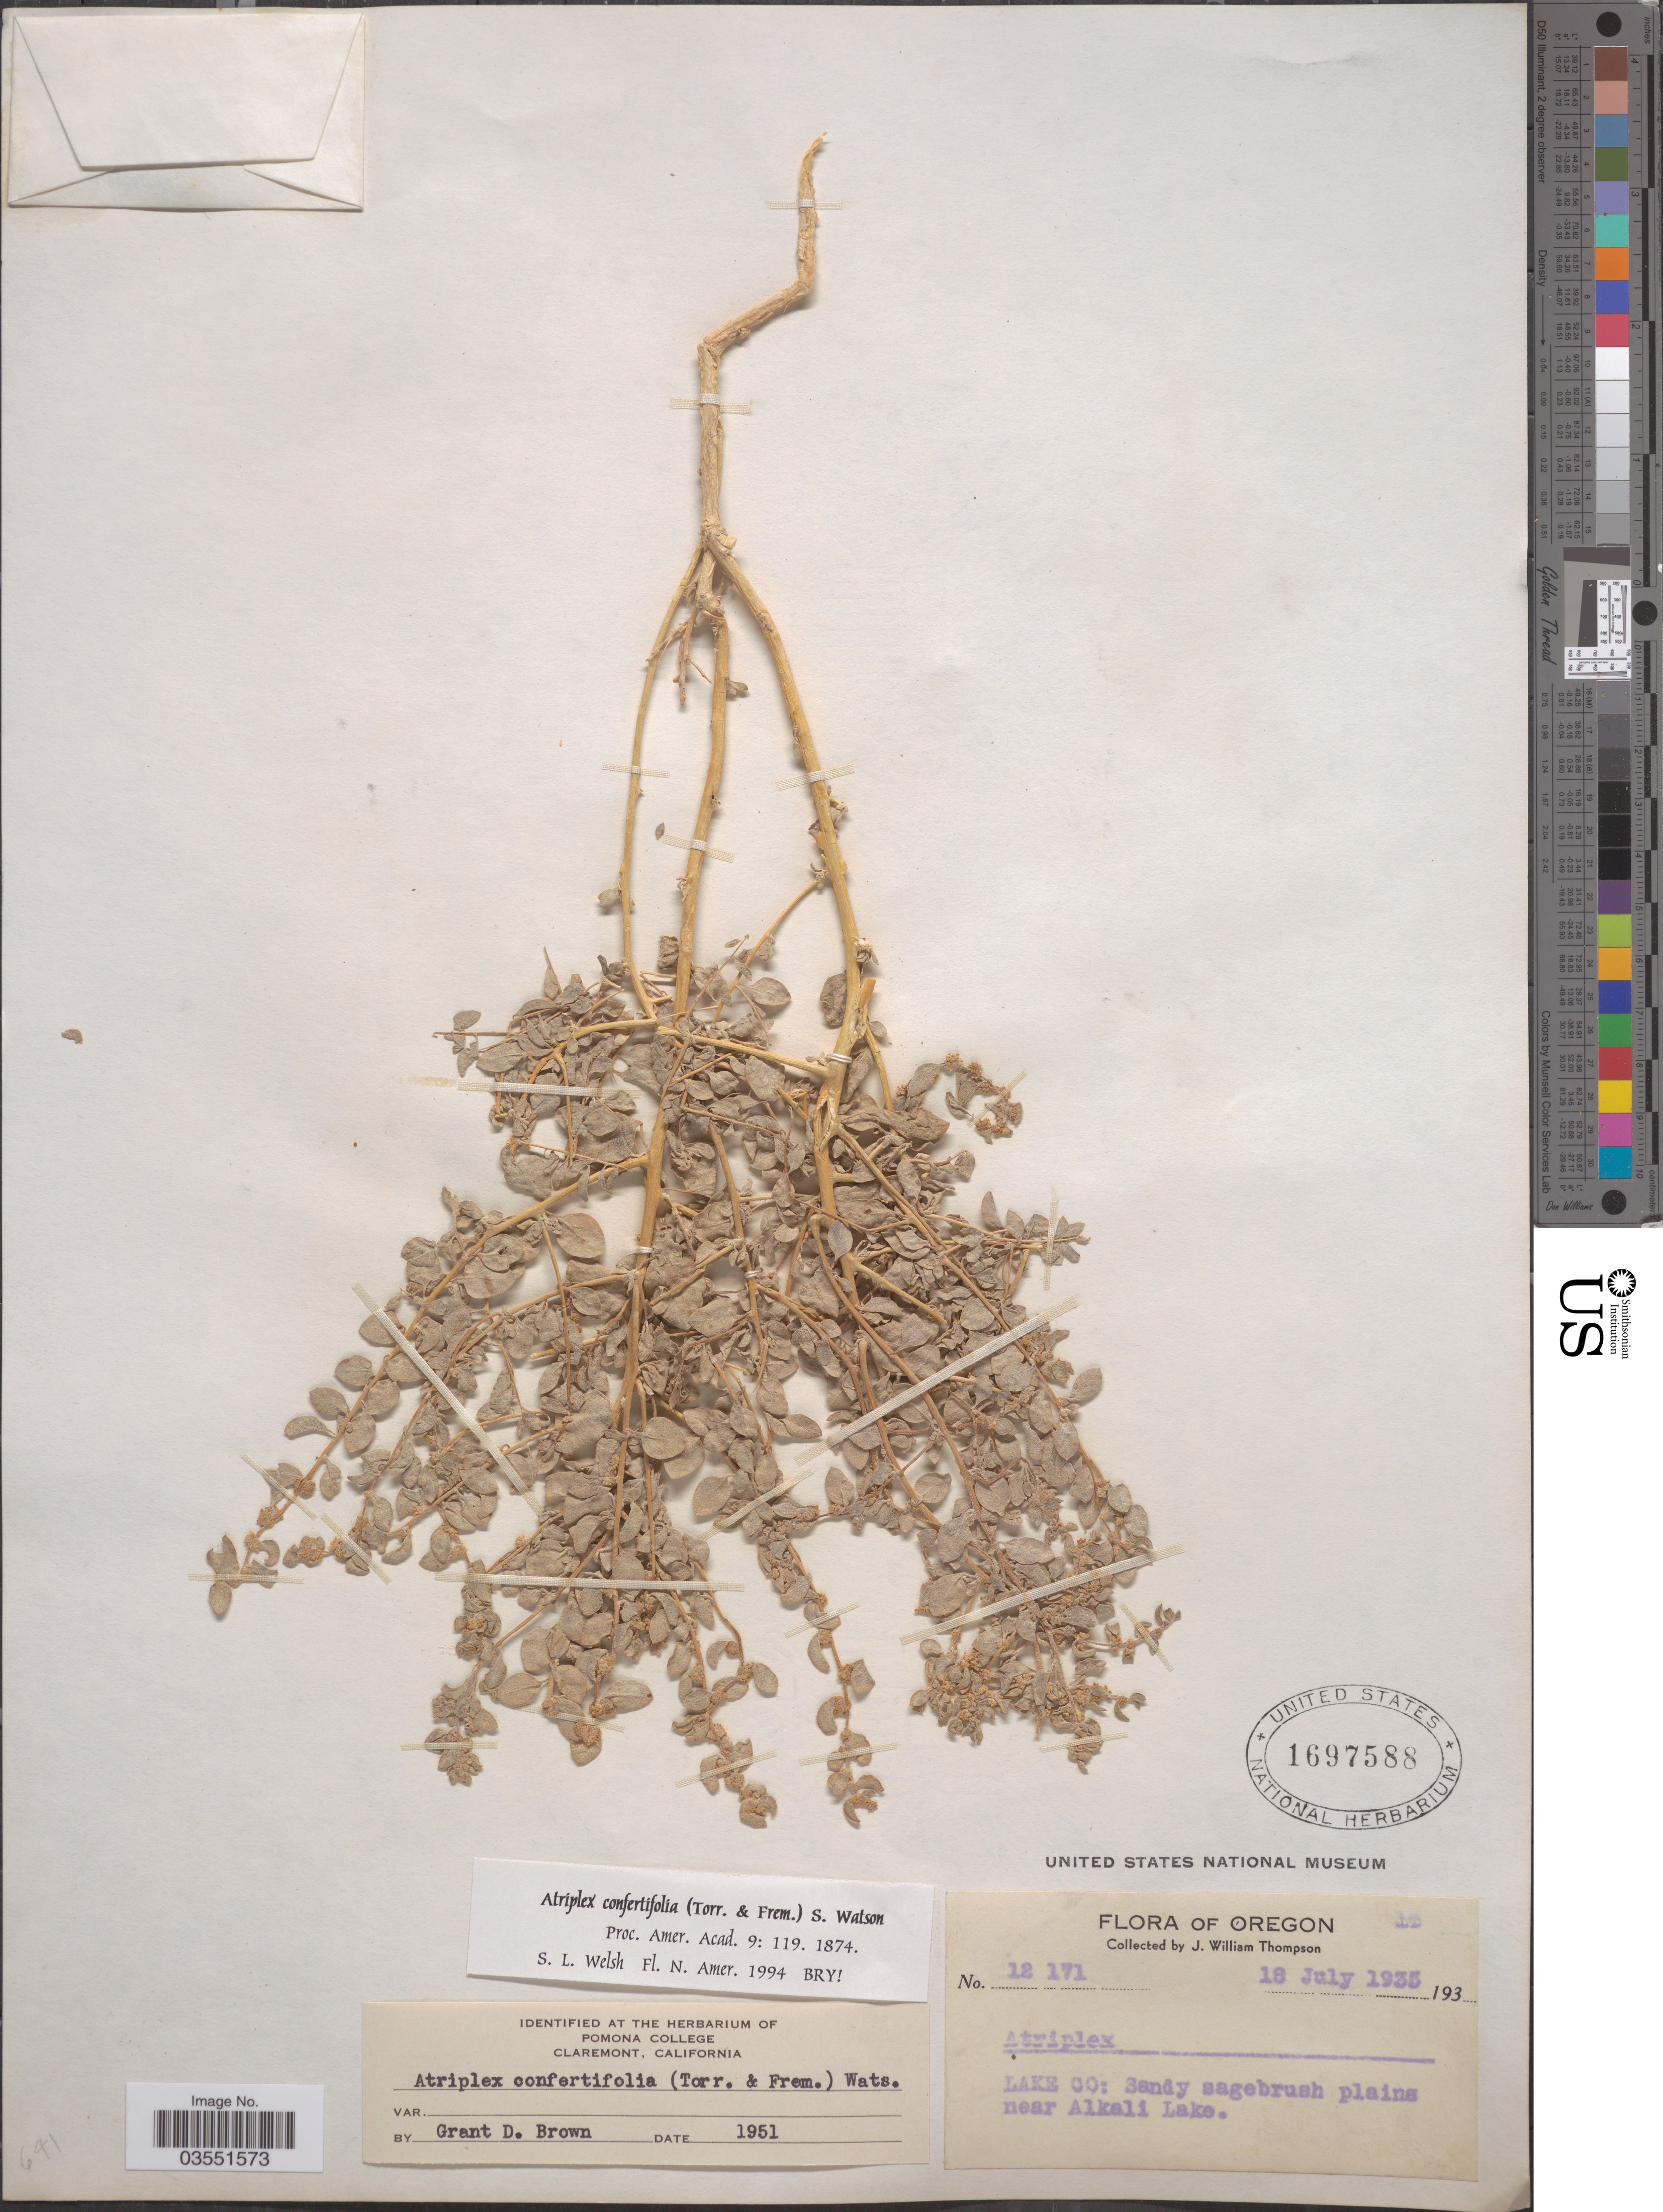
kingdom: Plantae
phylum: Tracheophyta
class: Magnoliopsida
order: Caryophyllales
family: Amaranthaceae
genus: Atriplex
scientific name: Atriplex confertifolia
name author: (Torr. & Frém.) S. Watson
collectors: J. W. Thompson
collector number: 12171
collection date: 1935-07-18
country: United States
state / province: Oregon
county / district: Lake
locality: Lake Co: Sandy sagebrush plains near Alkali Lake.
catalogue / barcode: US 1697588